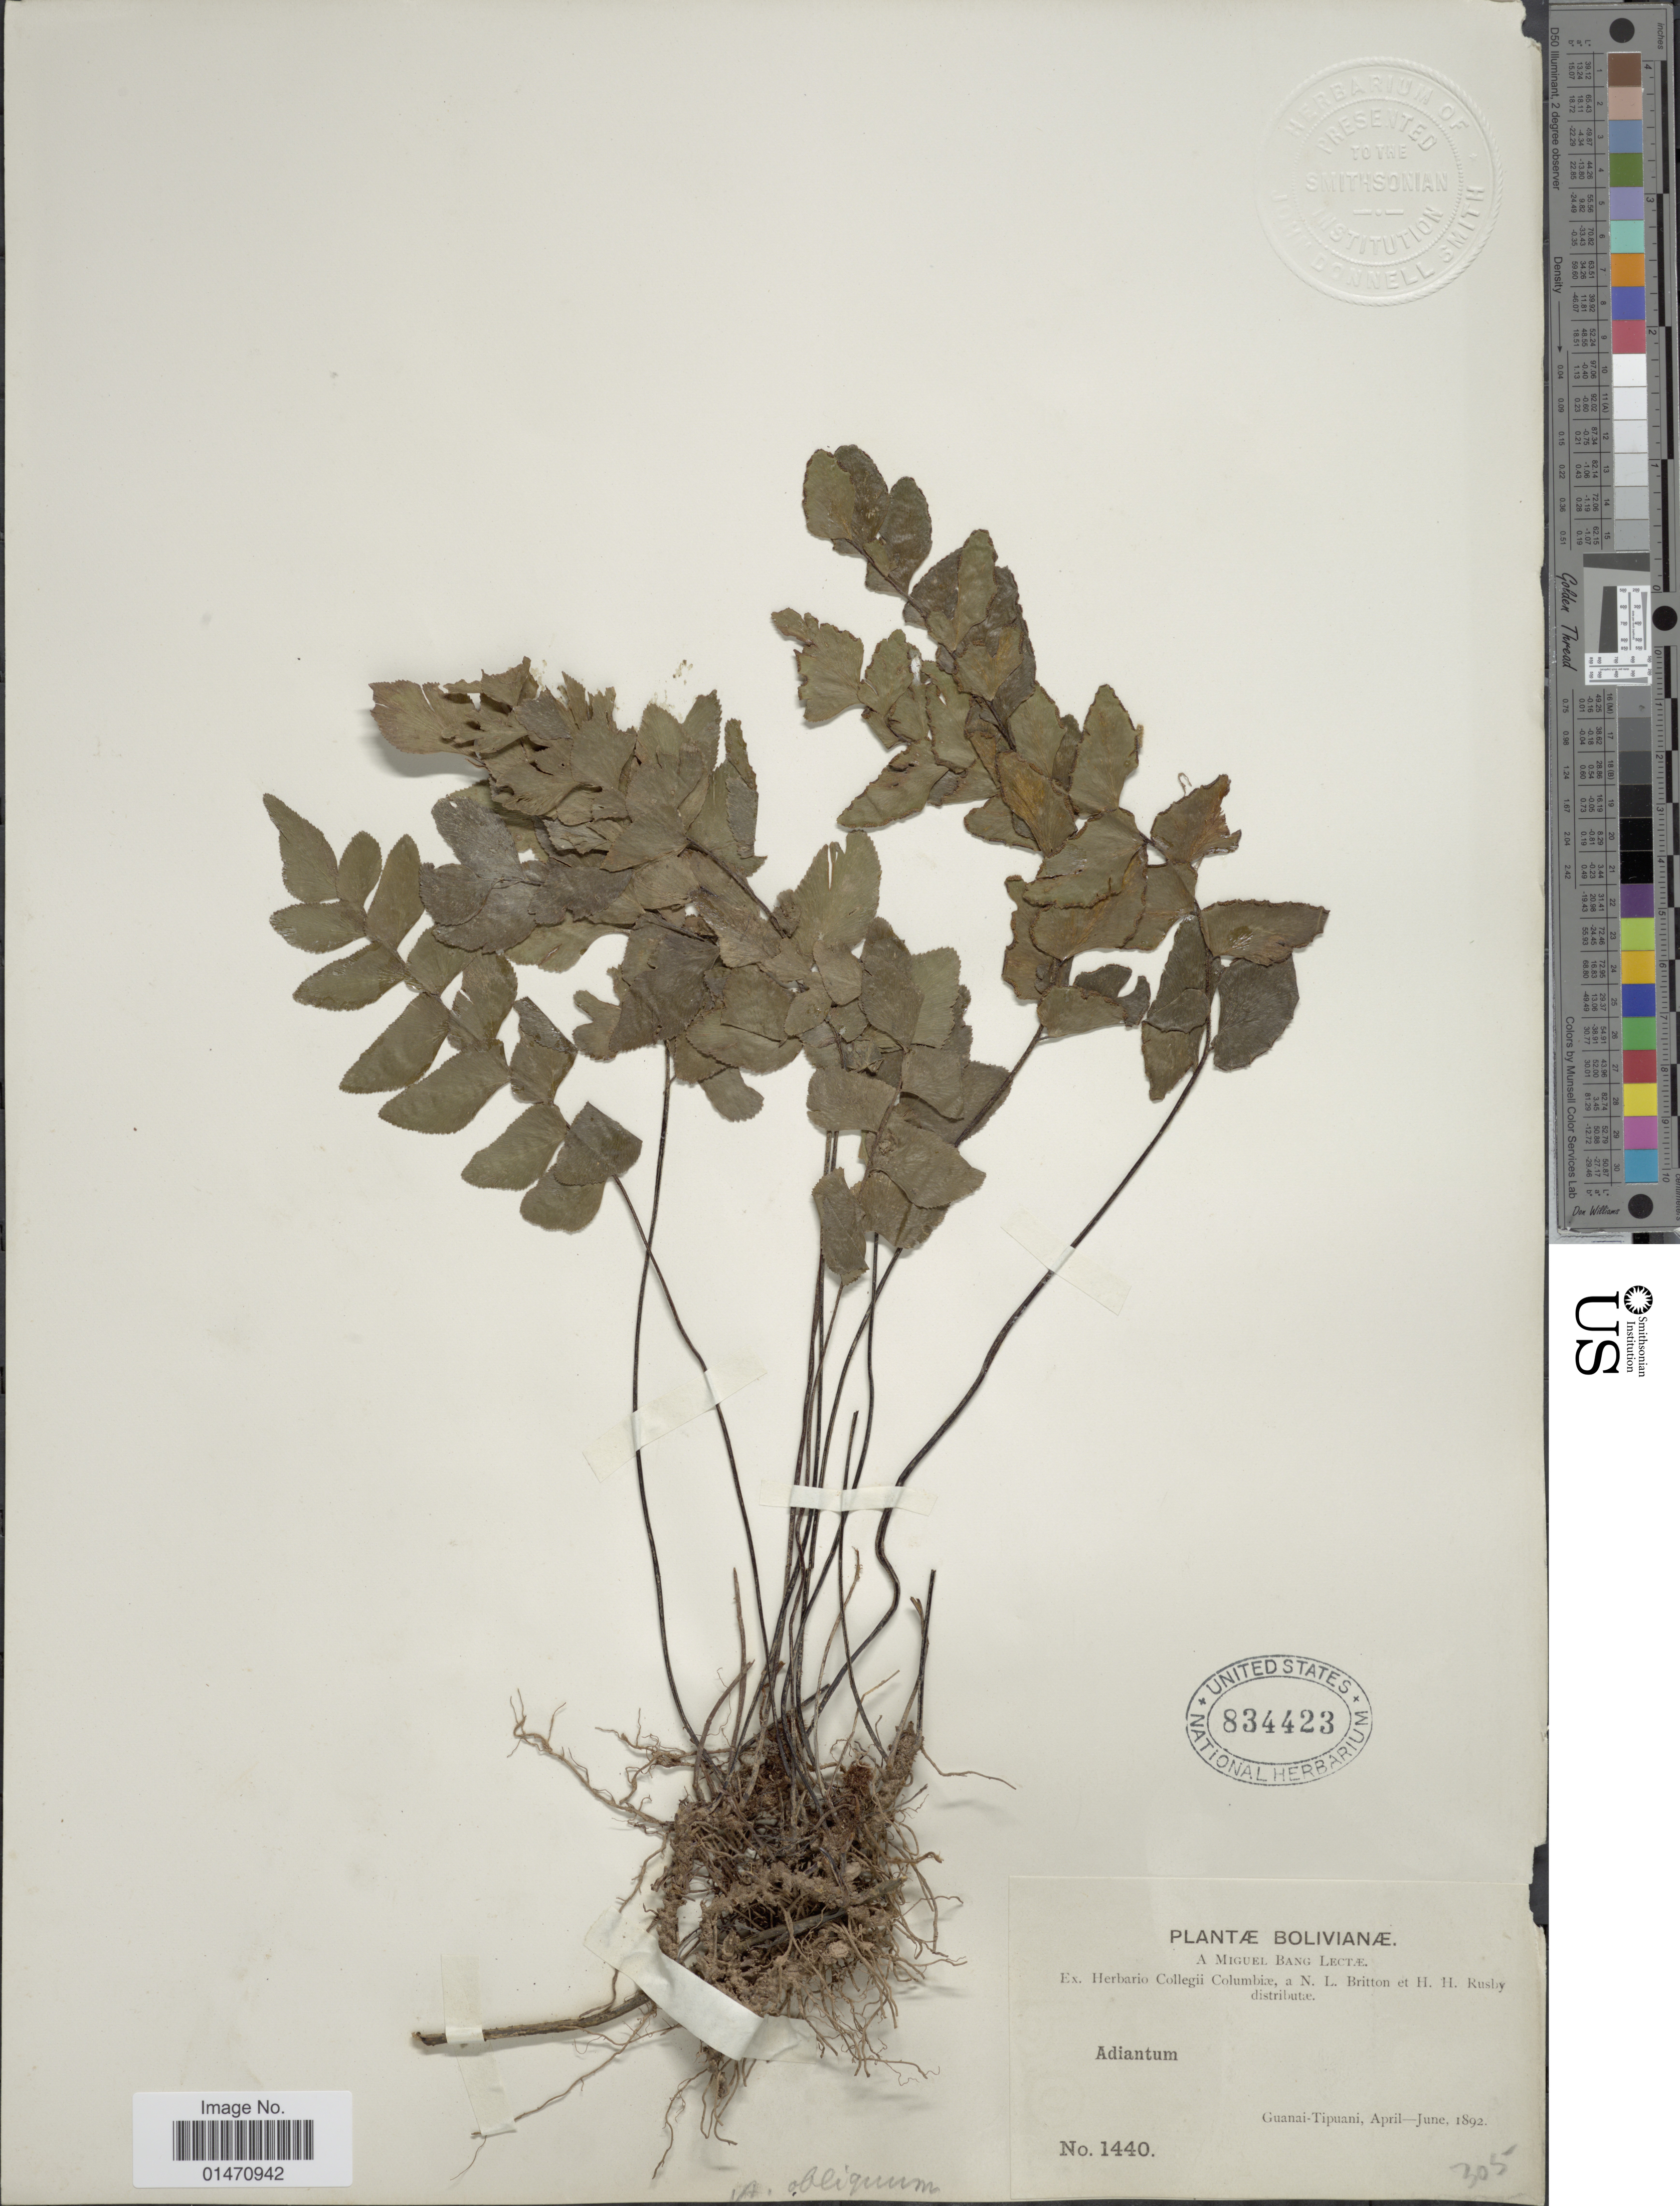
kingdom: Plantae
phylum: Tracheophyta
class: Polypodiopsida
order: Polypodiales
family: Pteridaceae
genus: Adiantum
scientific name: Adiantum petiolatum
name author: Desv.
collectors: M. Bang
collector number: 1440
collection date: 1892-04/1892-06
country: Bolivia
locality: Plantae Bolivianae, Guanai-Tipuani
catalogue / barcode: US 834423